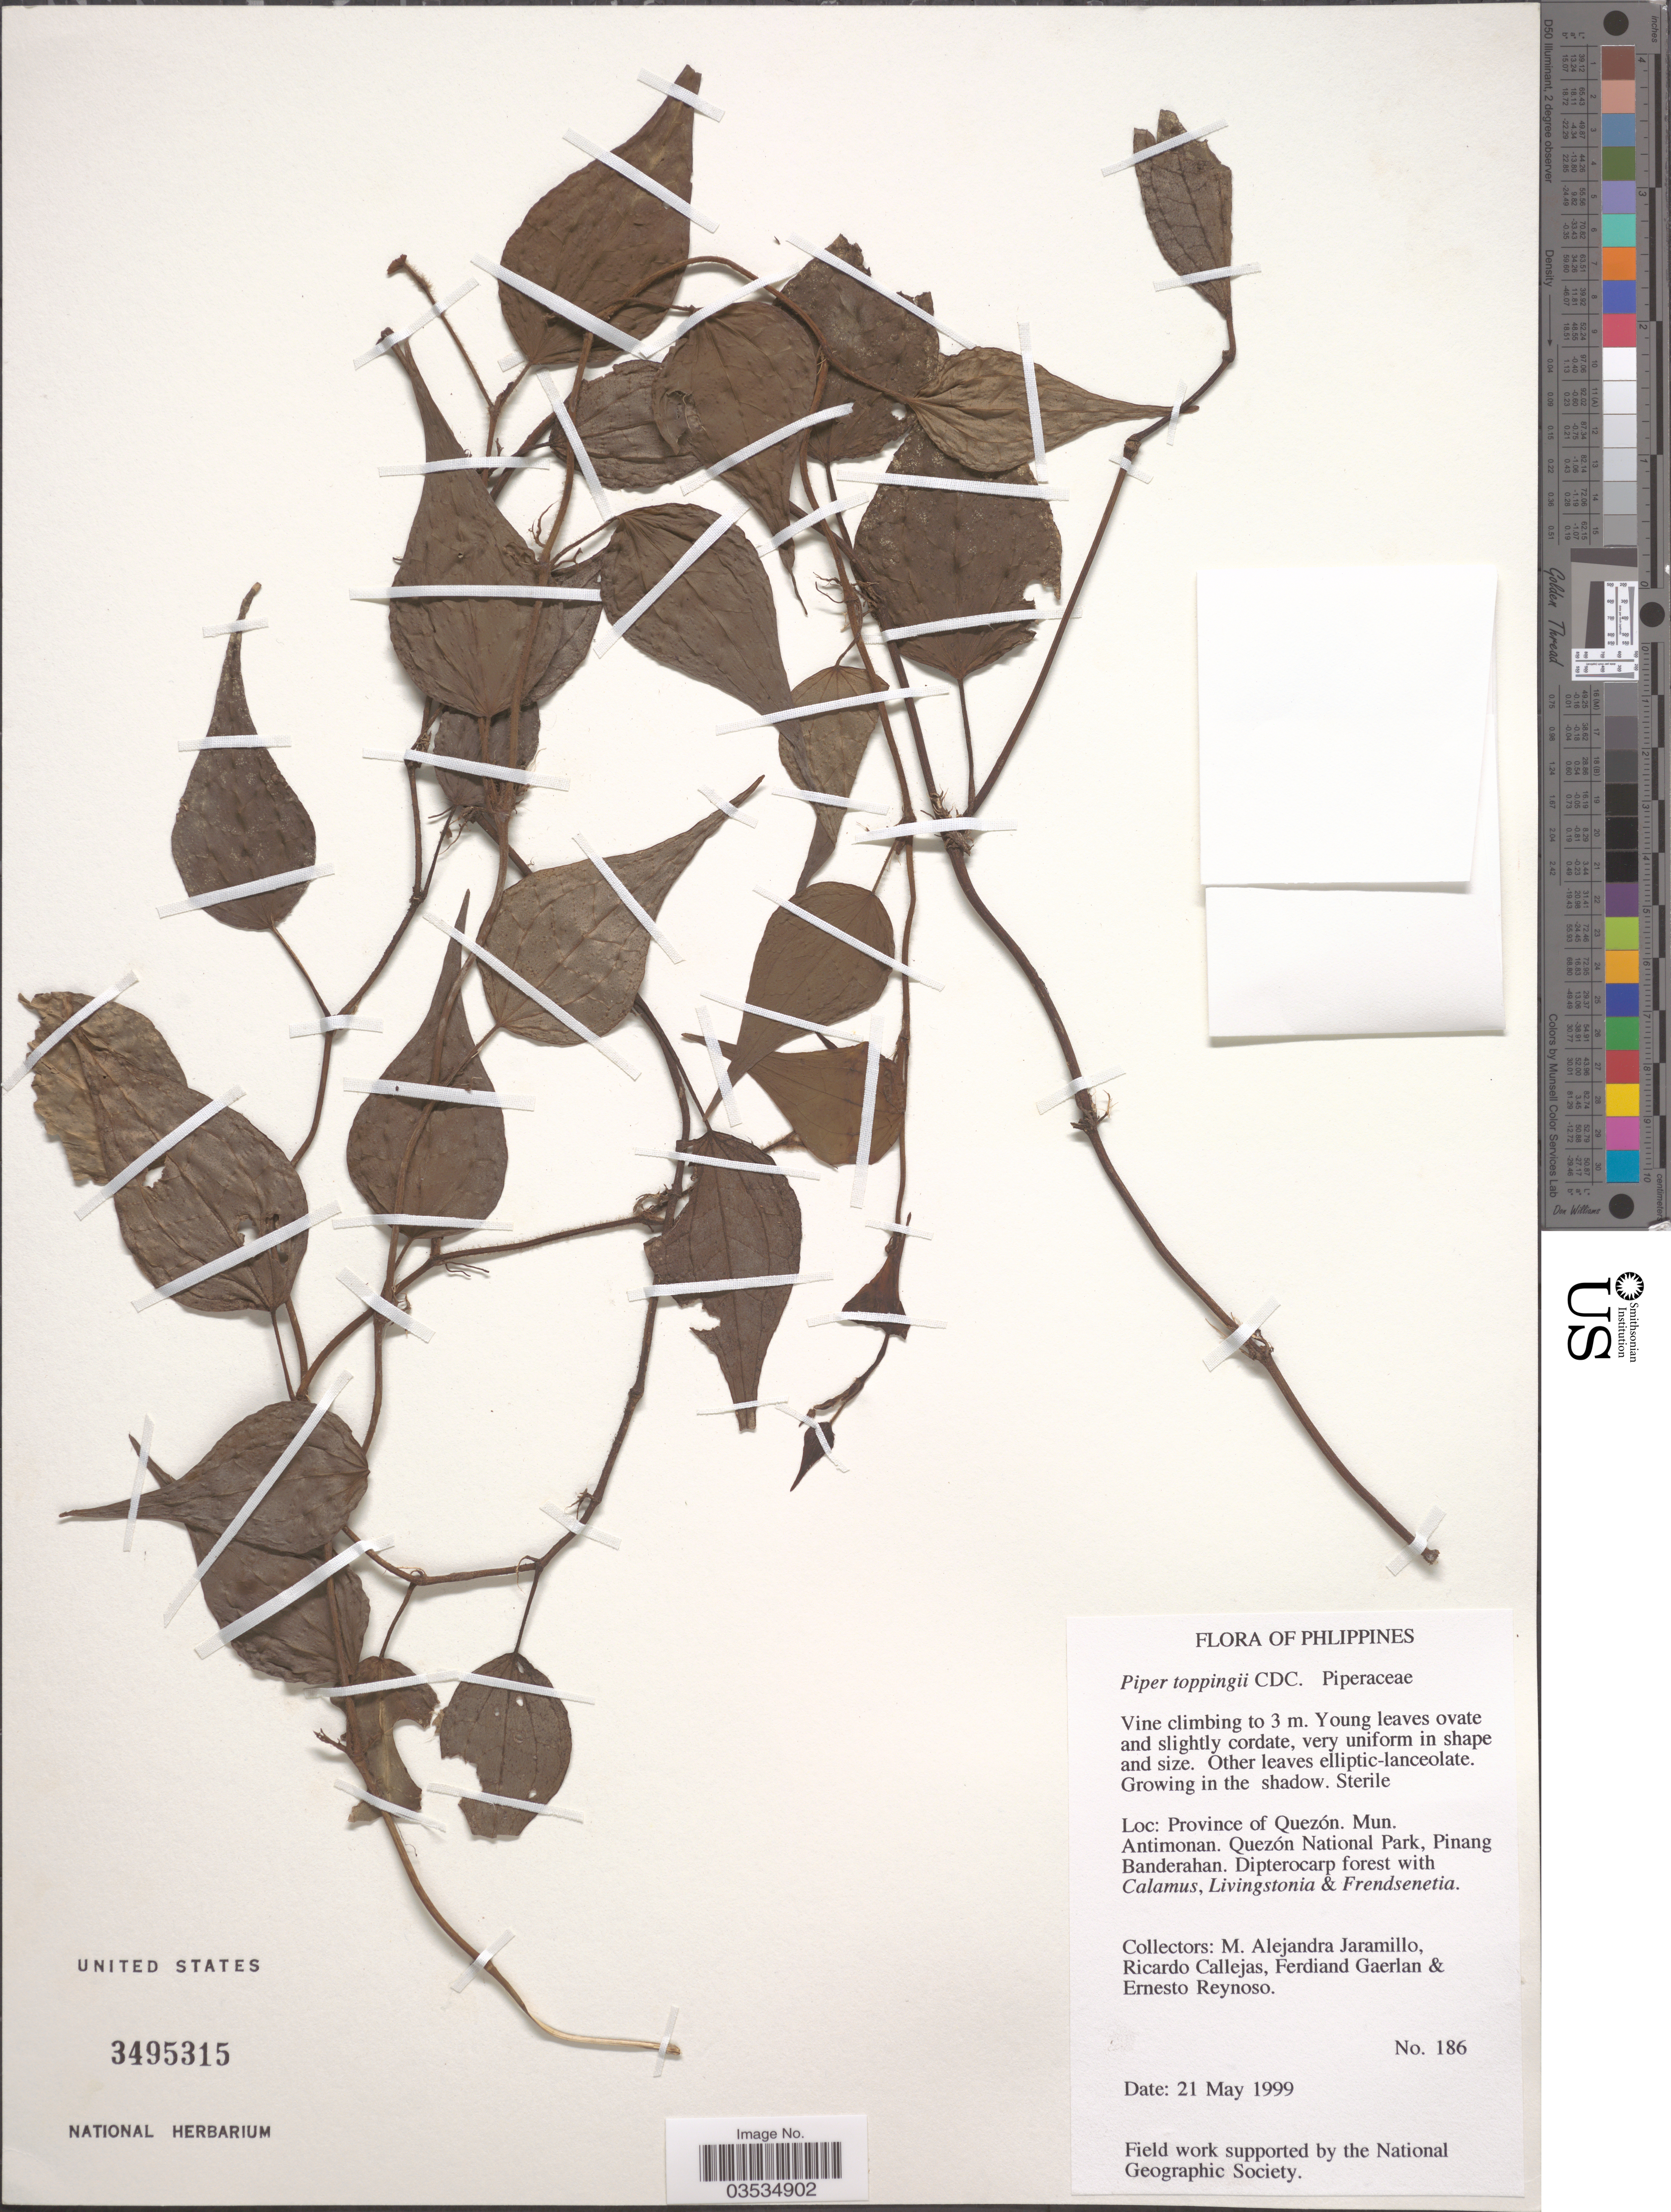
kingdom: Plantae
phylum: Tracheophyta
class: Magnoliopsida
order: Piperales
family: Piperaceae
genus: Piper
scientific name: Piper toppingii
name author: C. DC. in Elmer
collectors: M. A. Jaramillo, R. Callejas, F. Gaerlan & E. Reynoso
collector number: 186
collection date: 1999-05-21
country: Philippines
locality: Province of Quezón. Mun. Antimonan. Quezón National Park, Pinang Banderahan.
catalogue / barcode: US 3495315